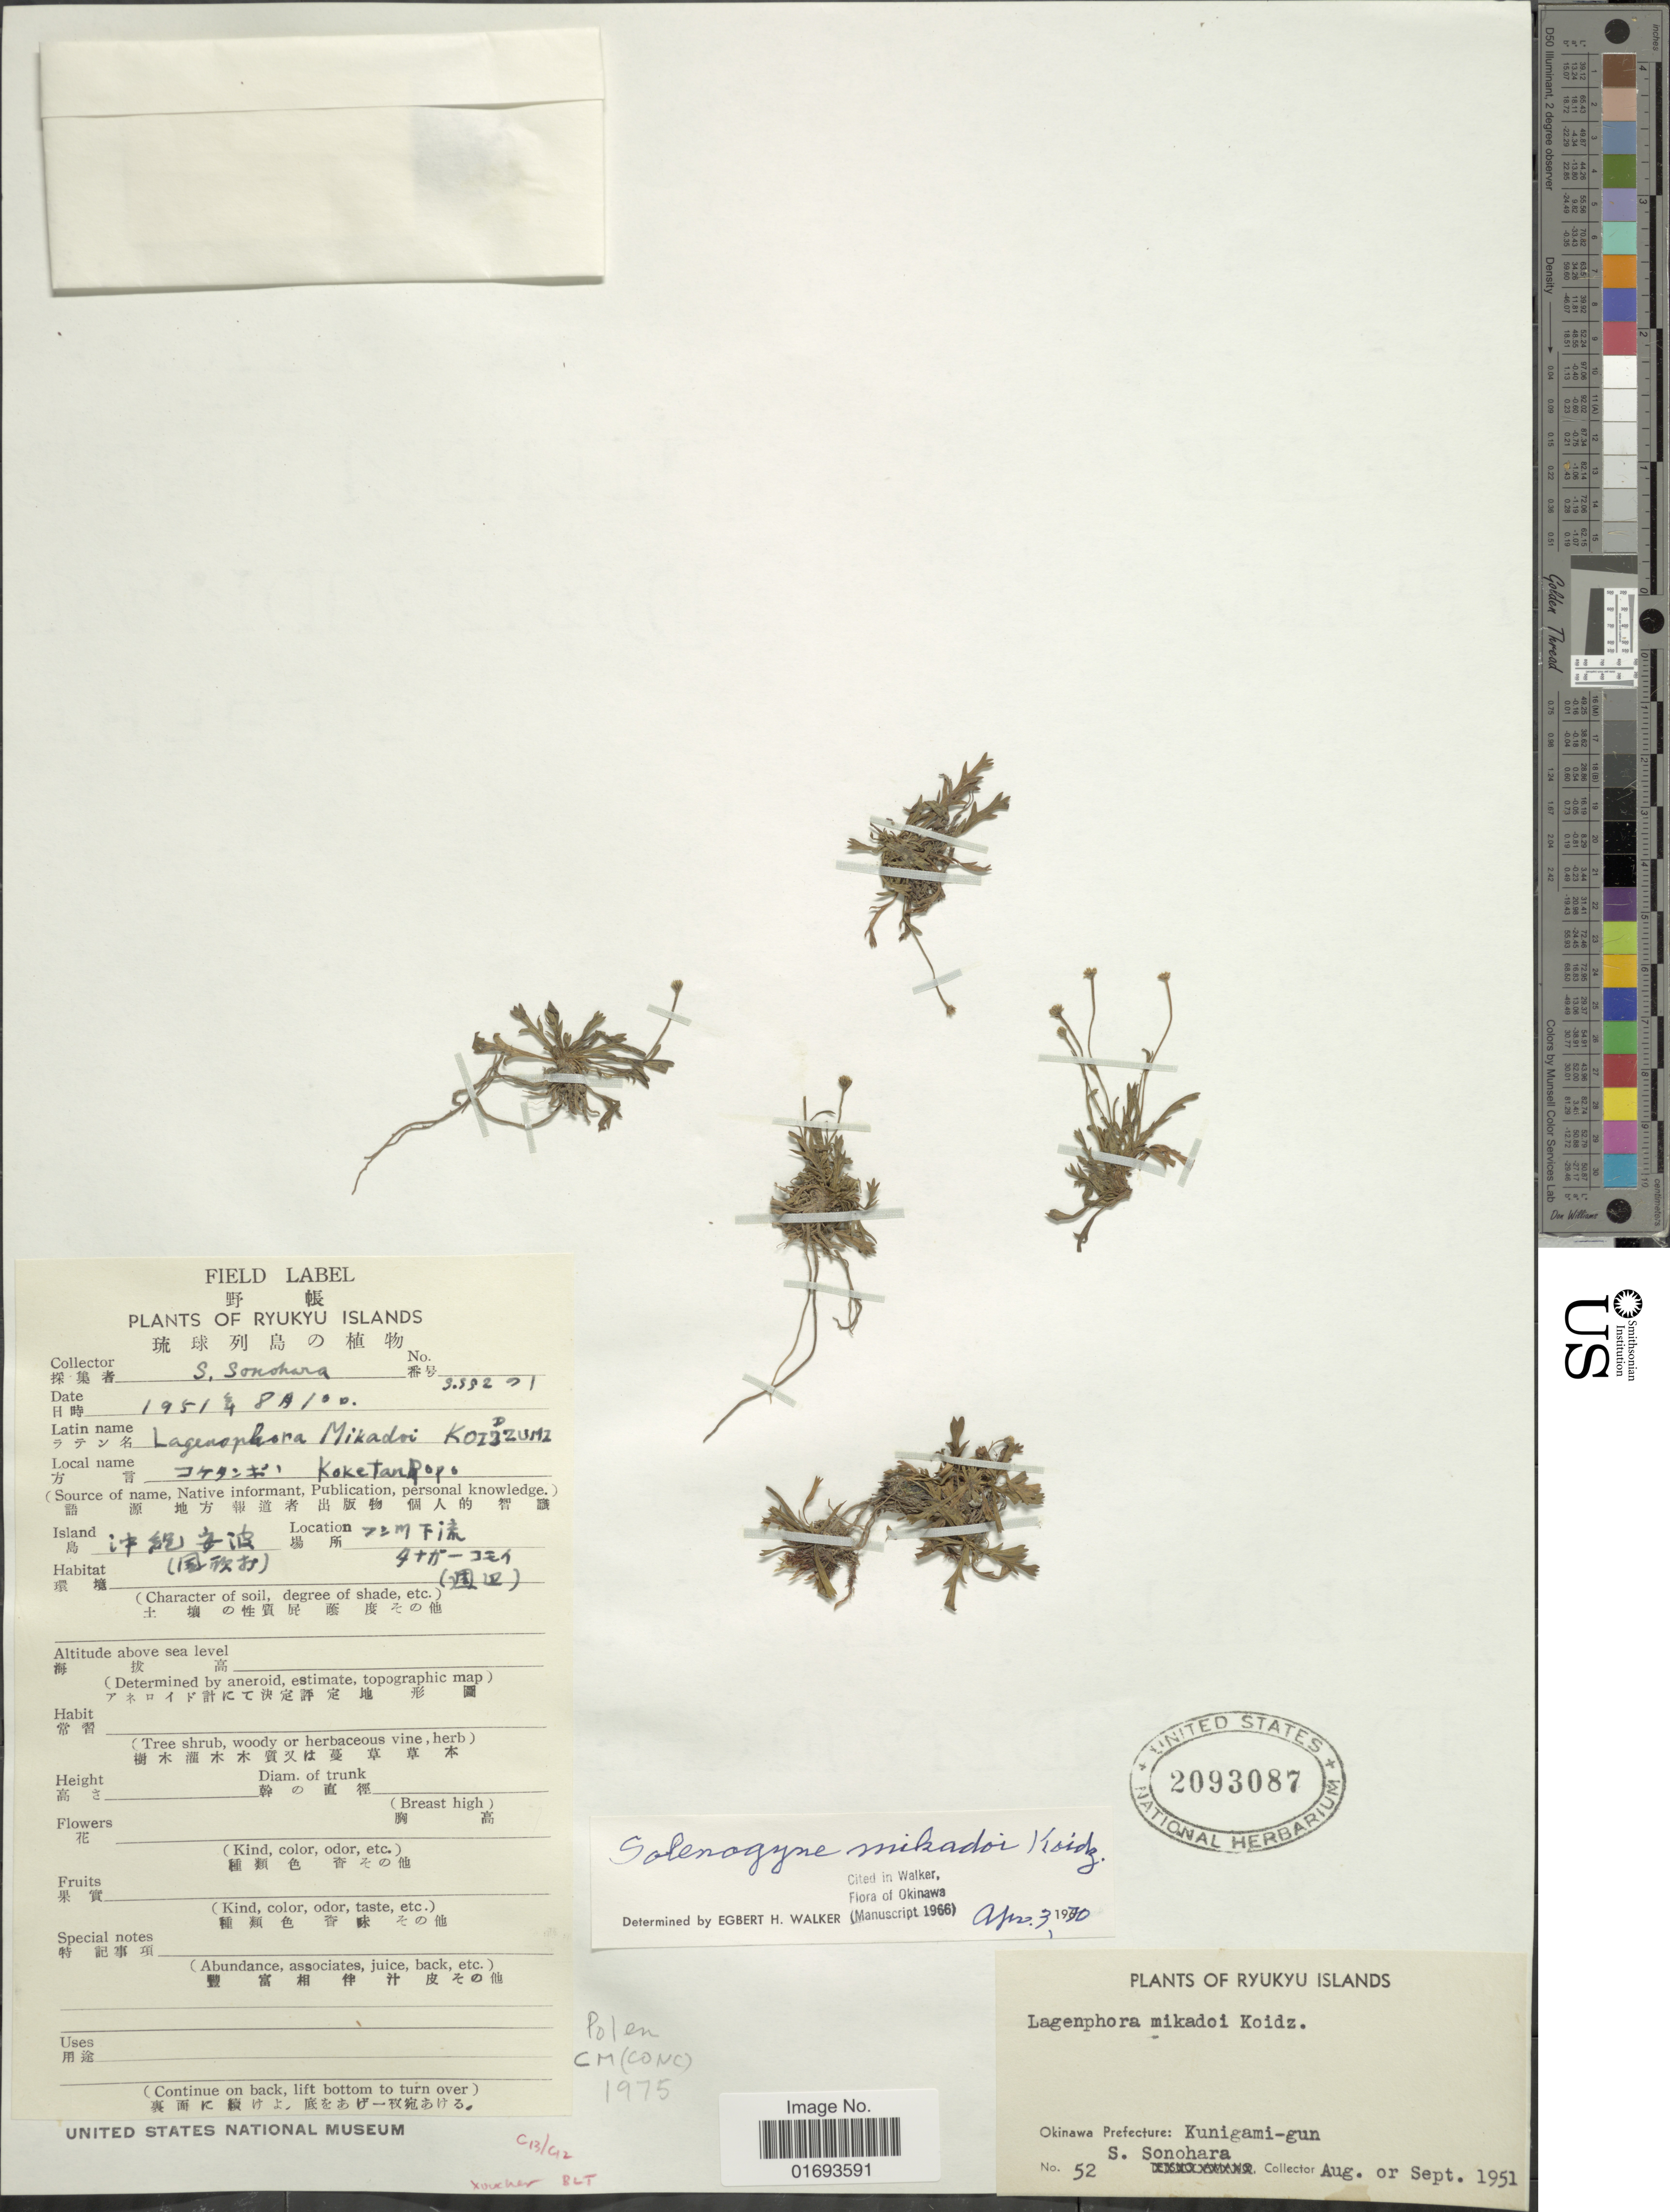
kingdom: Plantae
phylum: Tracheophyta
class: Magnoliopsida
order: Asterales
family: Asteraceae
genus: Solenogyne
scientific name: Solenogyne mikadoi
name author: Koidz.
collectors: S. Sonohara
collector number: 52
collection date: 1951-08/1951-09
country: Japan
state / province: Okinawa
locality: Ryukyu Islands. Okinawa Prefecture: Kunigami-gun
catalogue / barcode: US 2093087